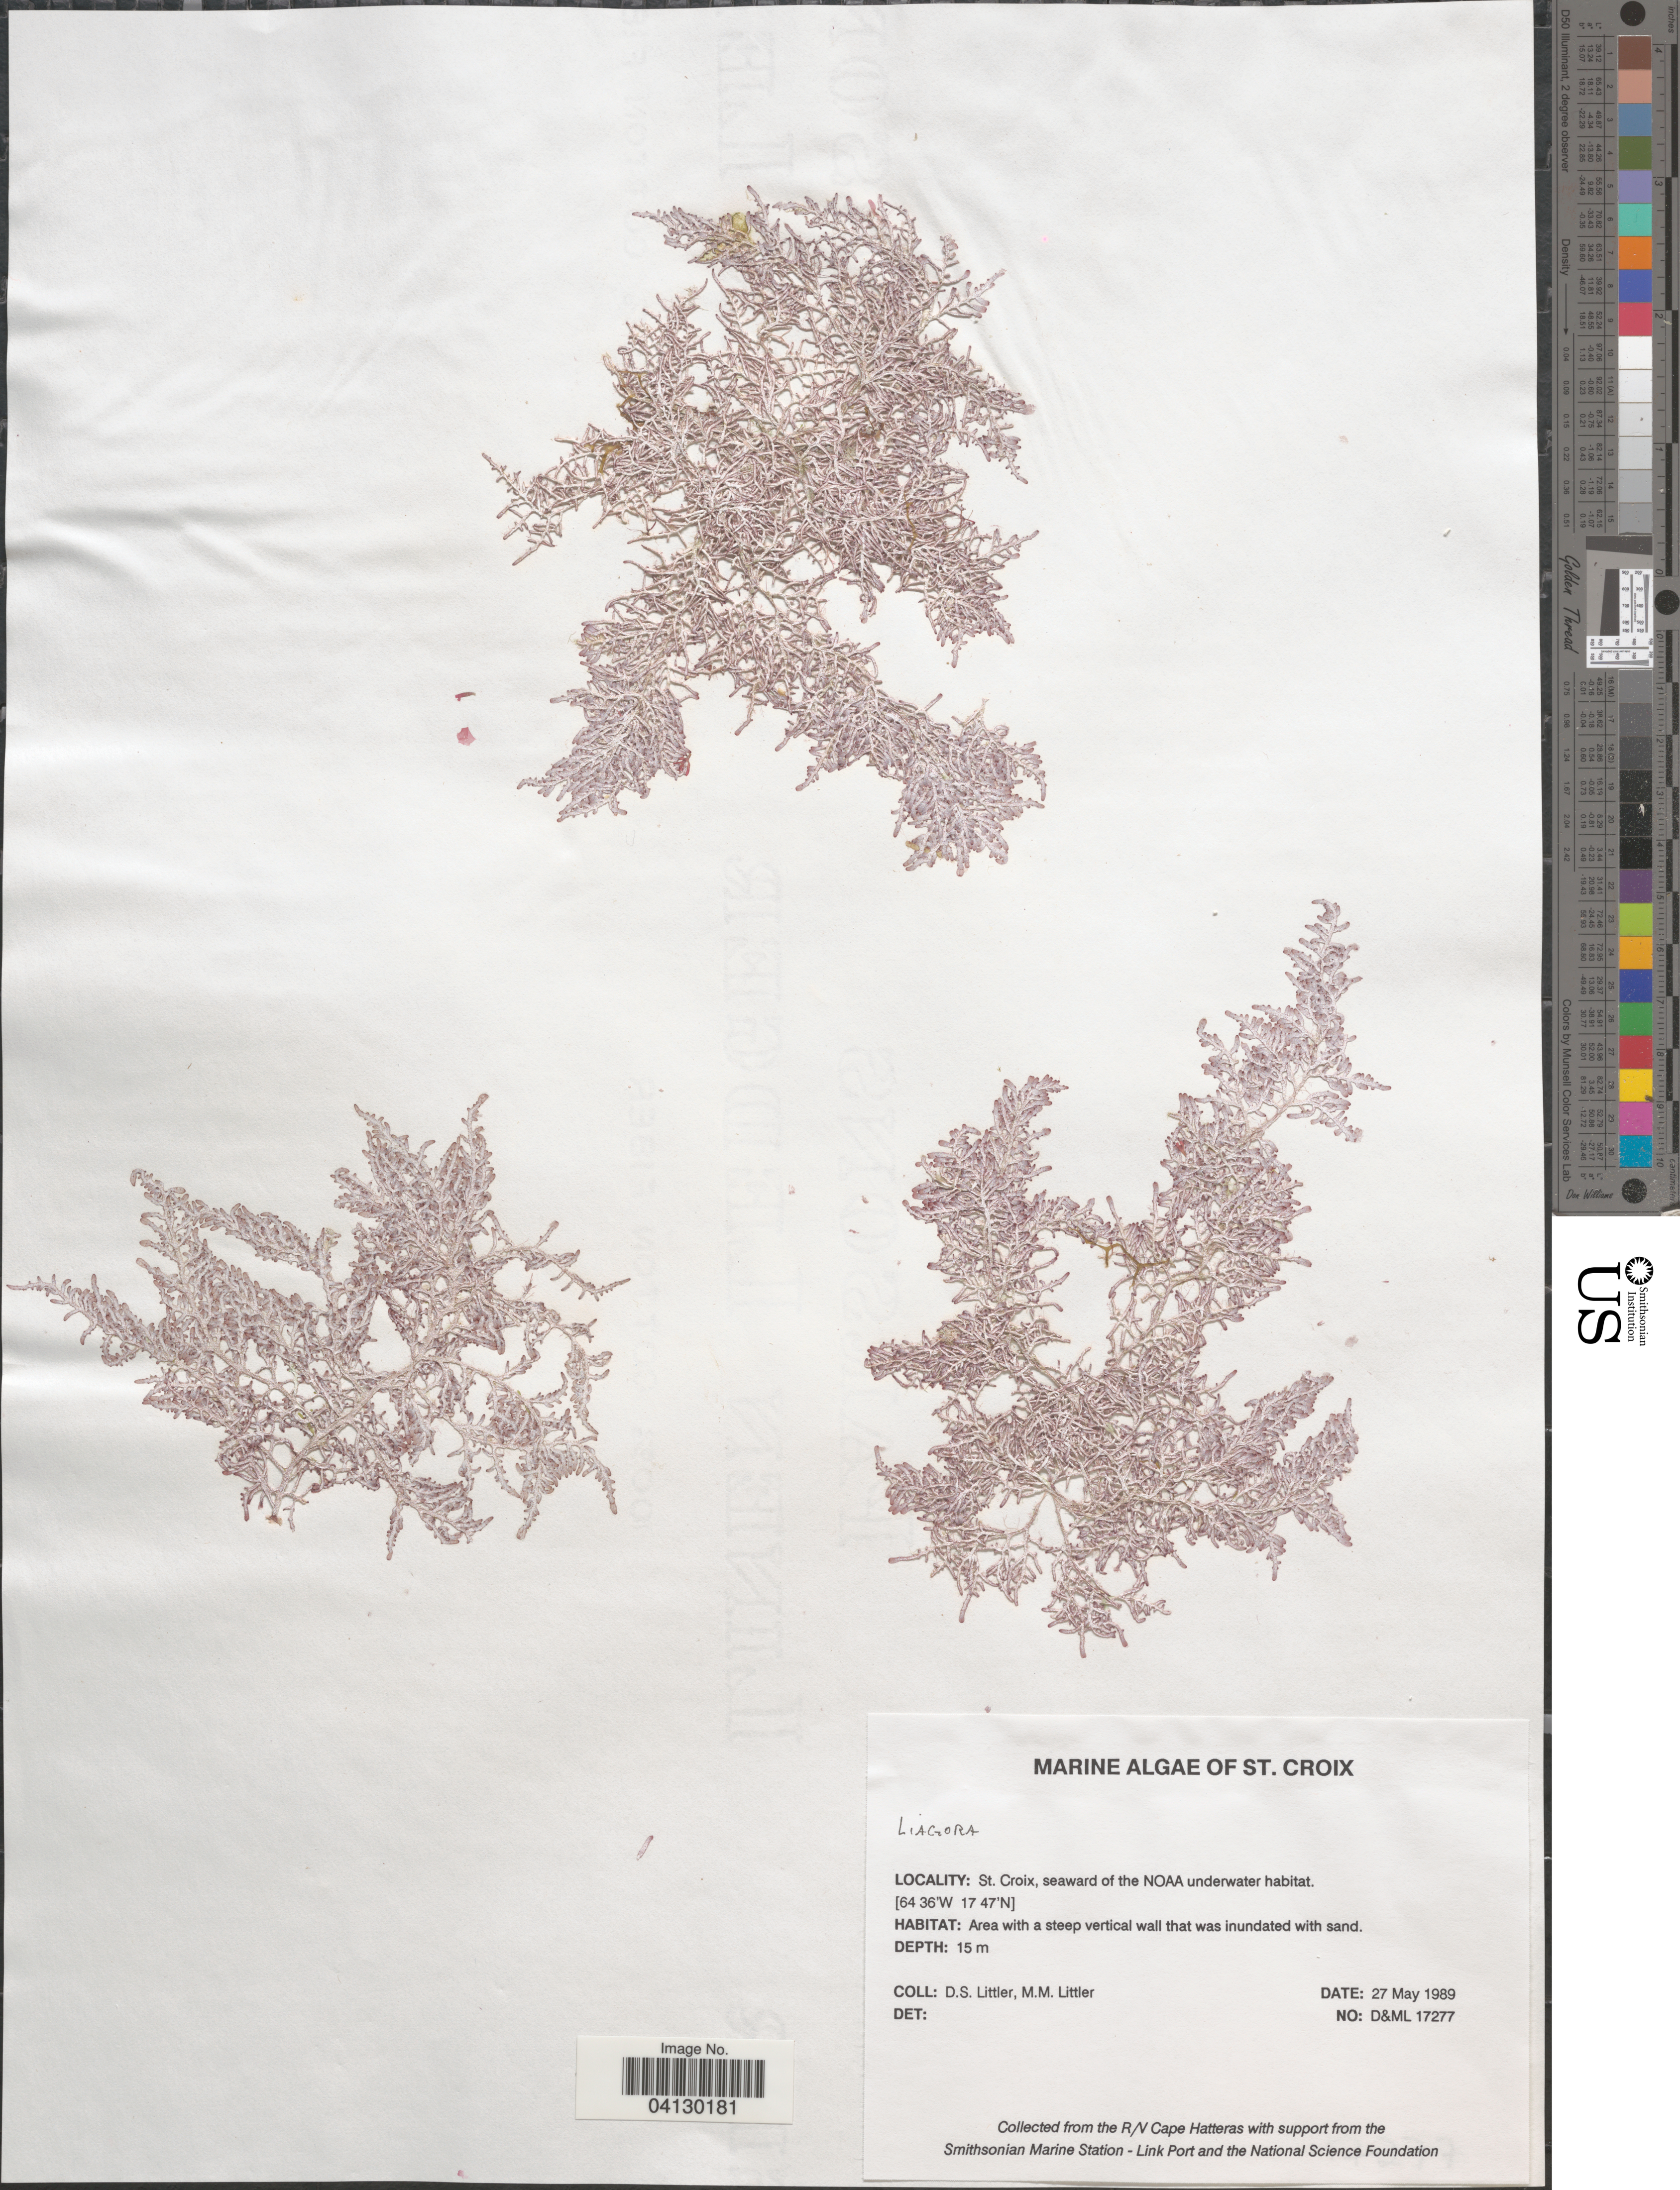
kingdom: Plantae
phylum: Rhodophyta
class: Florideophyceae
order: Nemaliales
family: Liagoraceae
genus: Liagora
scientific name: Liagora sp.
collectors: D. S. Littler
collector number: D&ML 17277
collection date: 1989-05-27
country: U.S. Virgin Islands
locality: St. Croix, seaward of the NOAA underwater habitat.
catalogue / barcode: US 328576